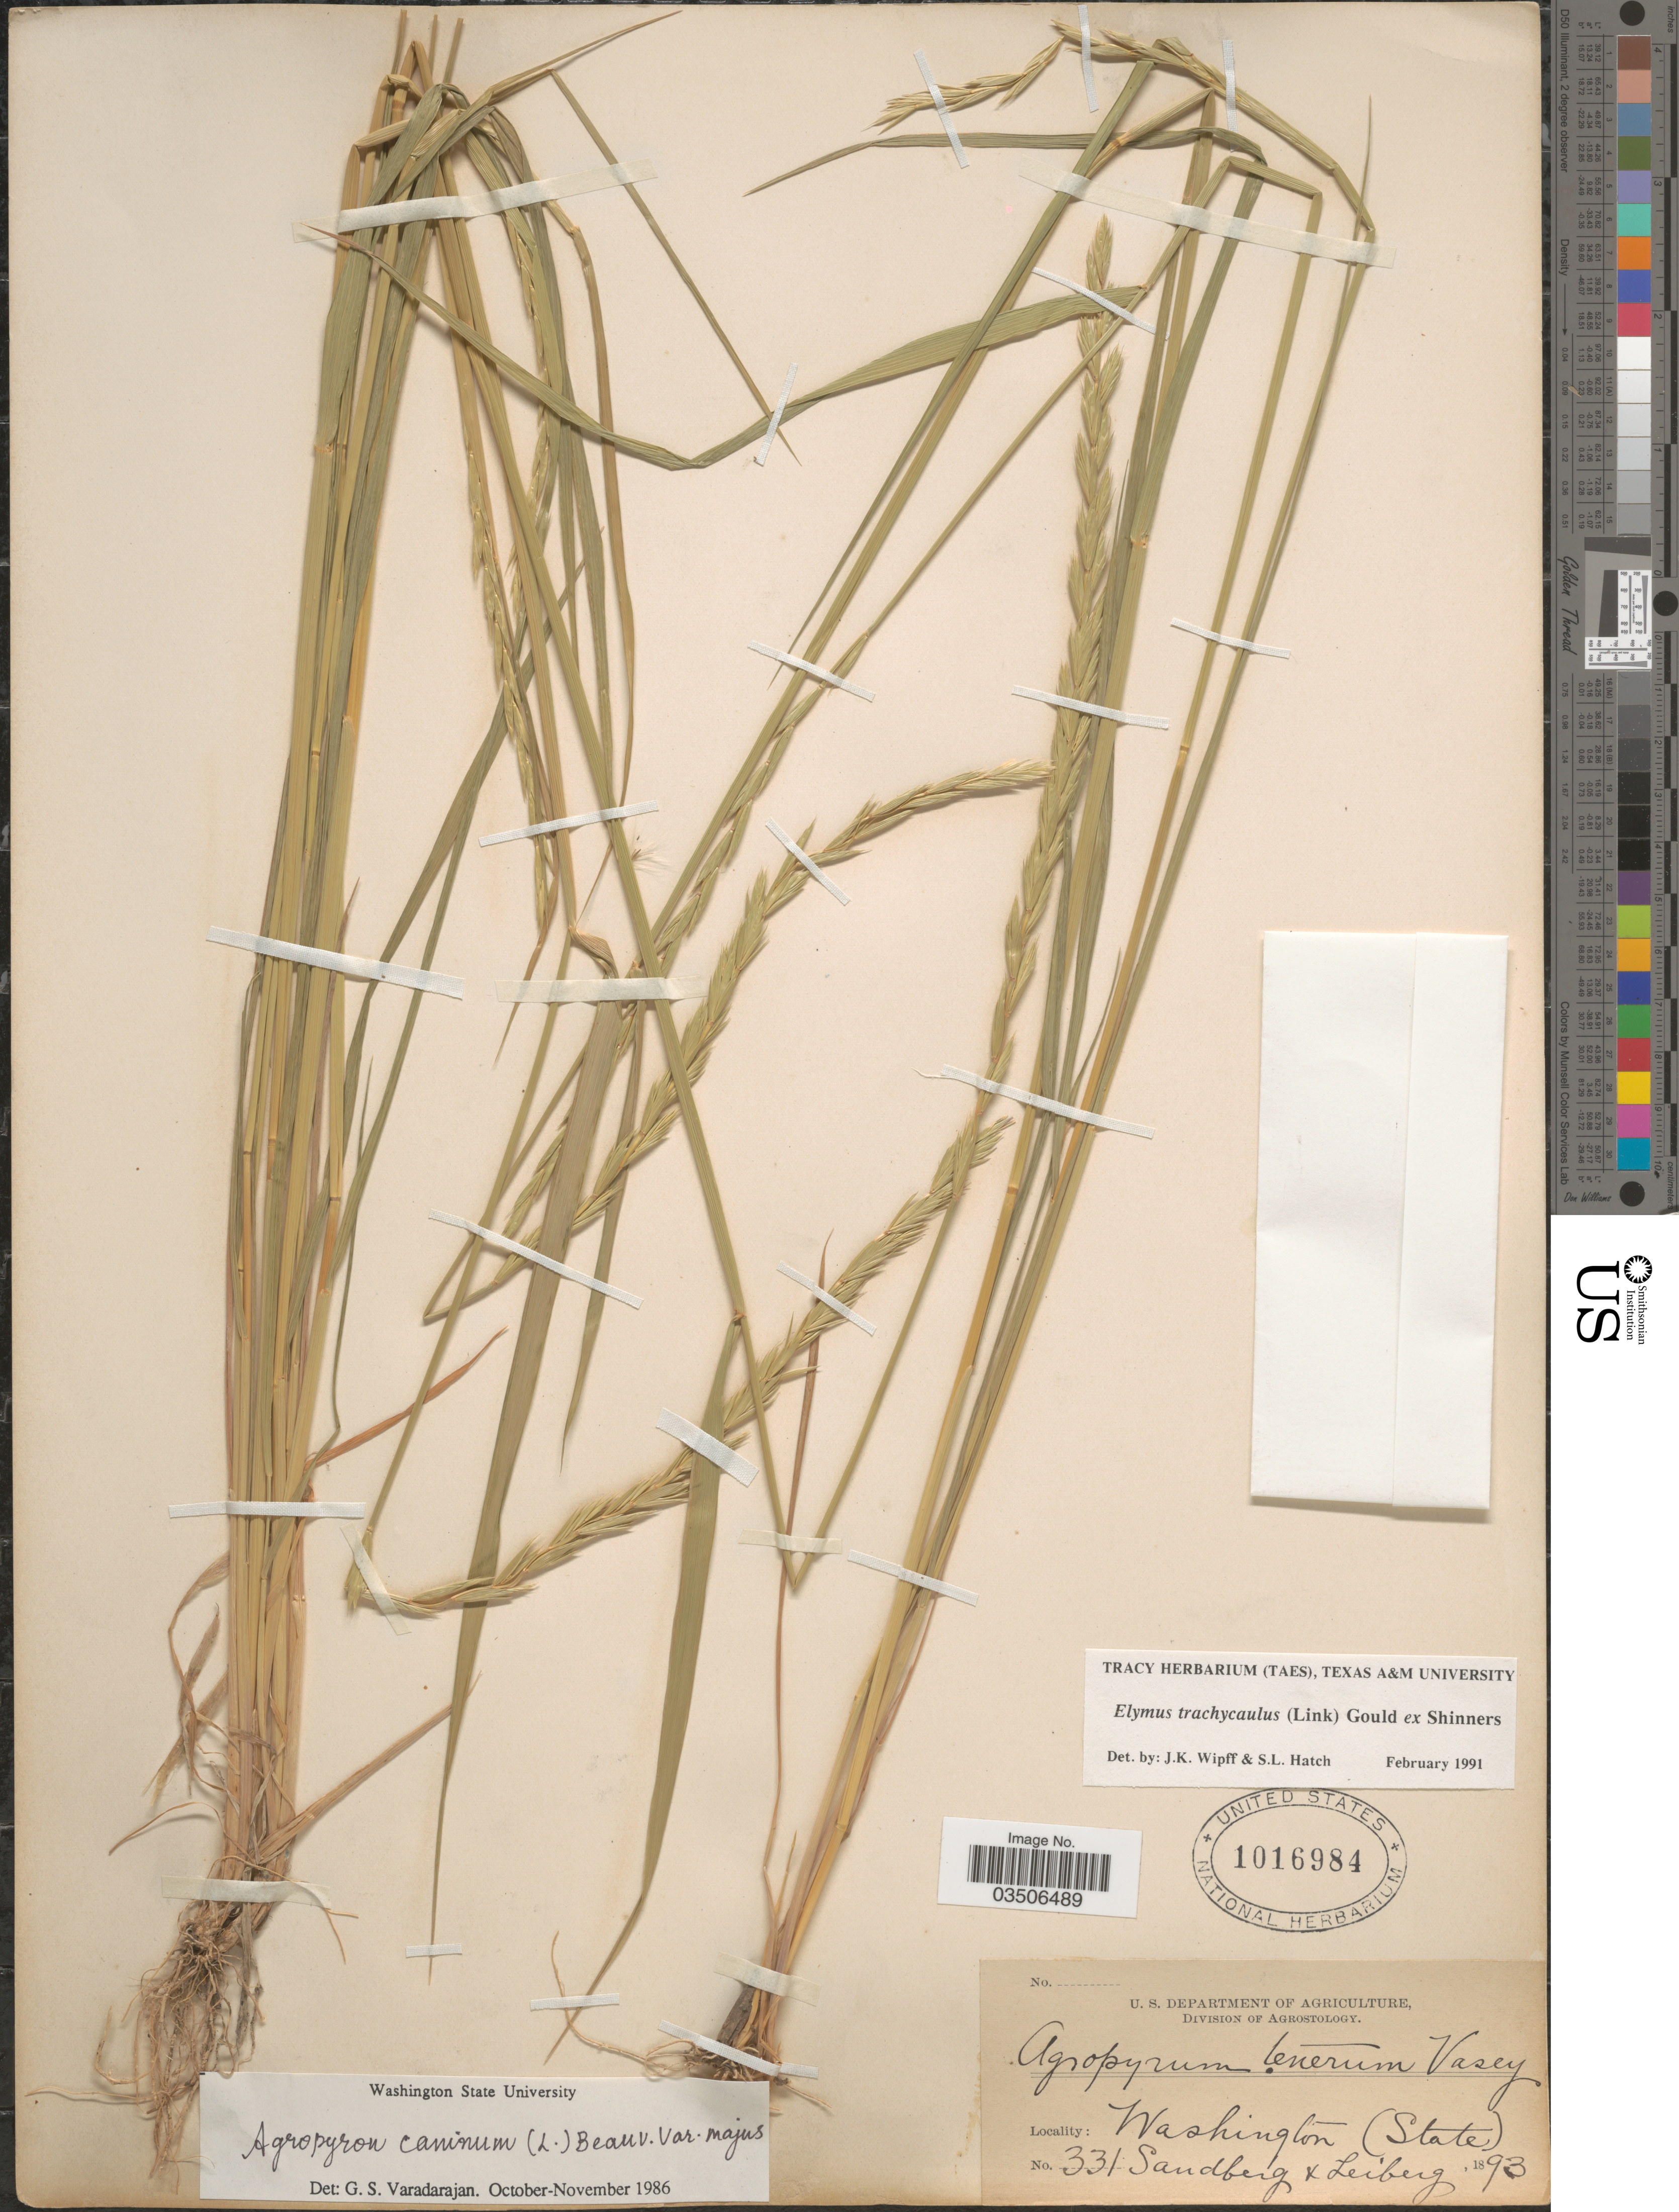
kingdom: Plantae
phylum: Tracheophyta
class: Liliopsida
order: Poales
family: Poaceae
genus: Elymus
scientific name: Elymus trachycaulus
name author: (Link) Gould ex Shinners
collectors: Sandberg & -. Leiberg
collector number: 331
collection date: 1893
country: United States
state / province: Washington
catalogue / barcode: US 1016984